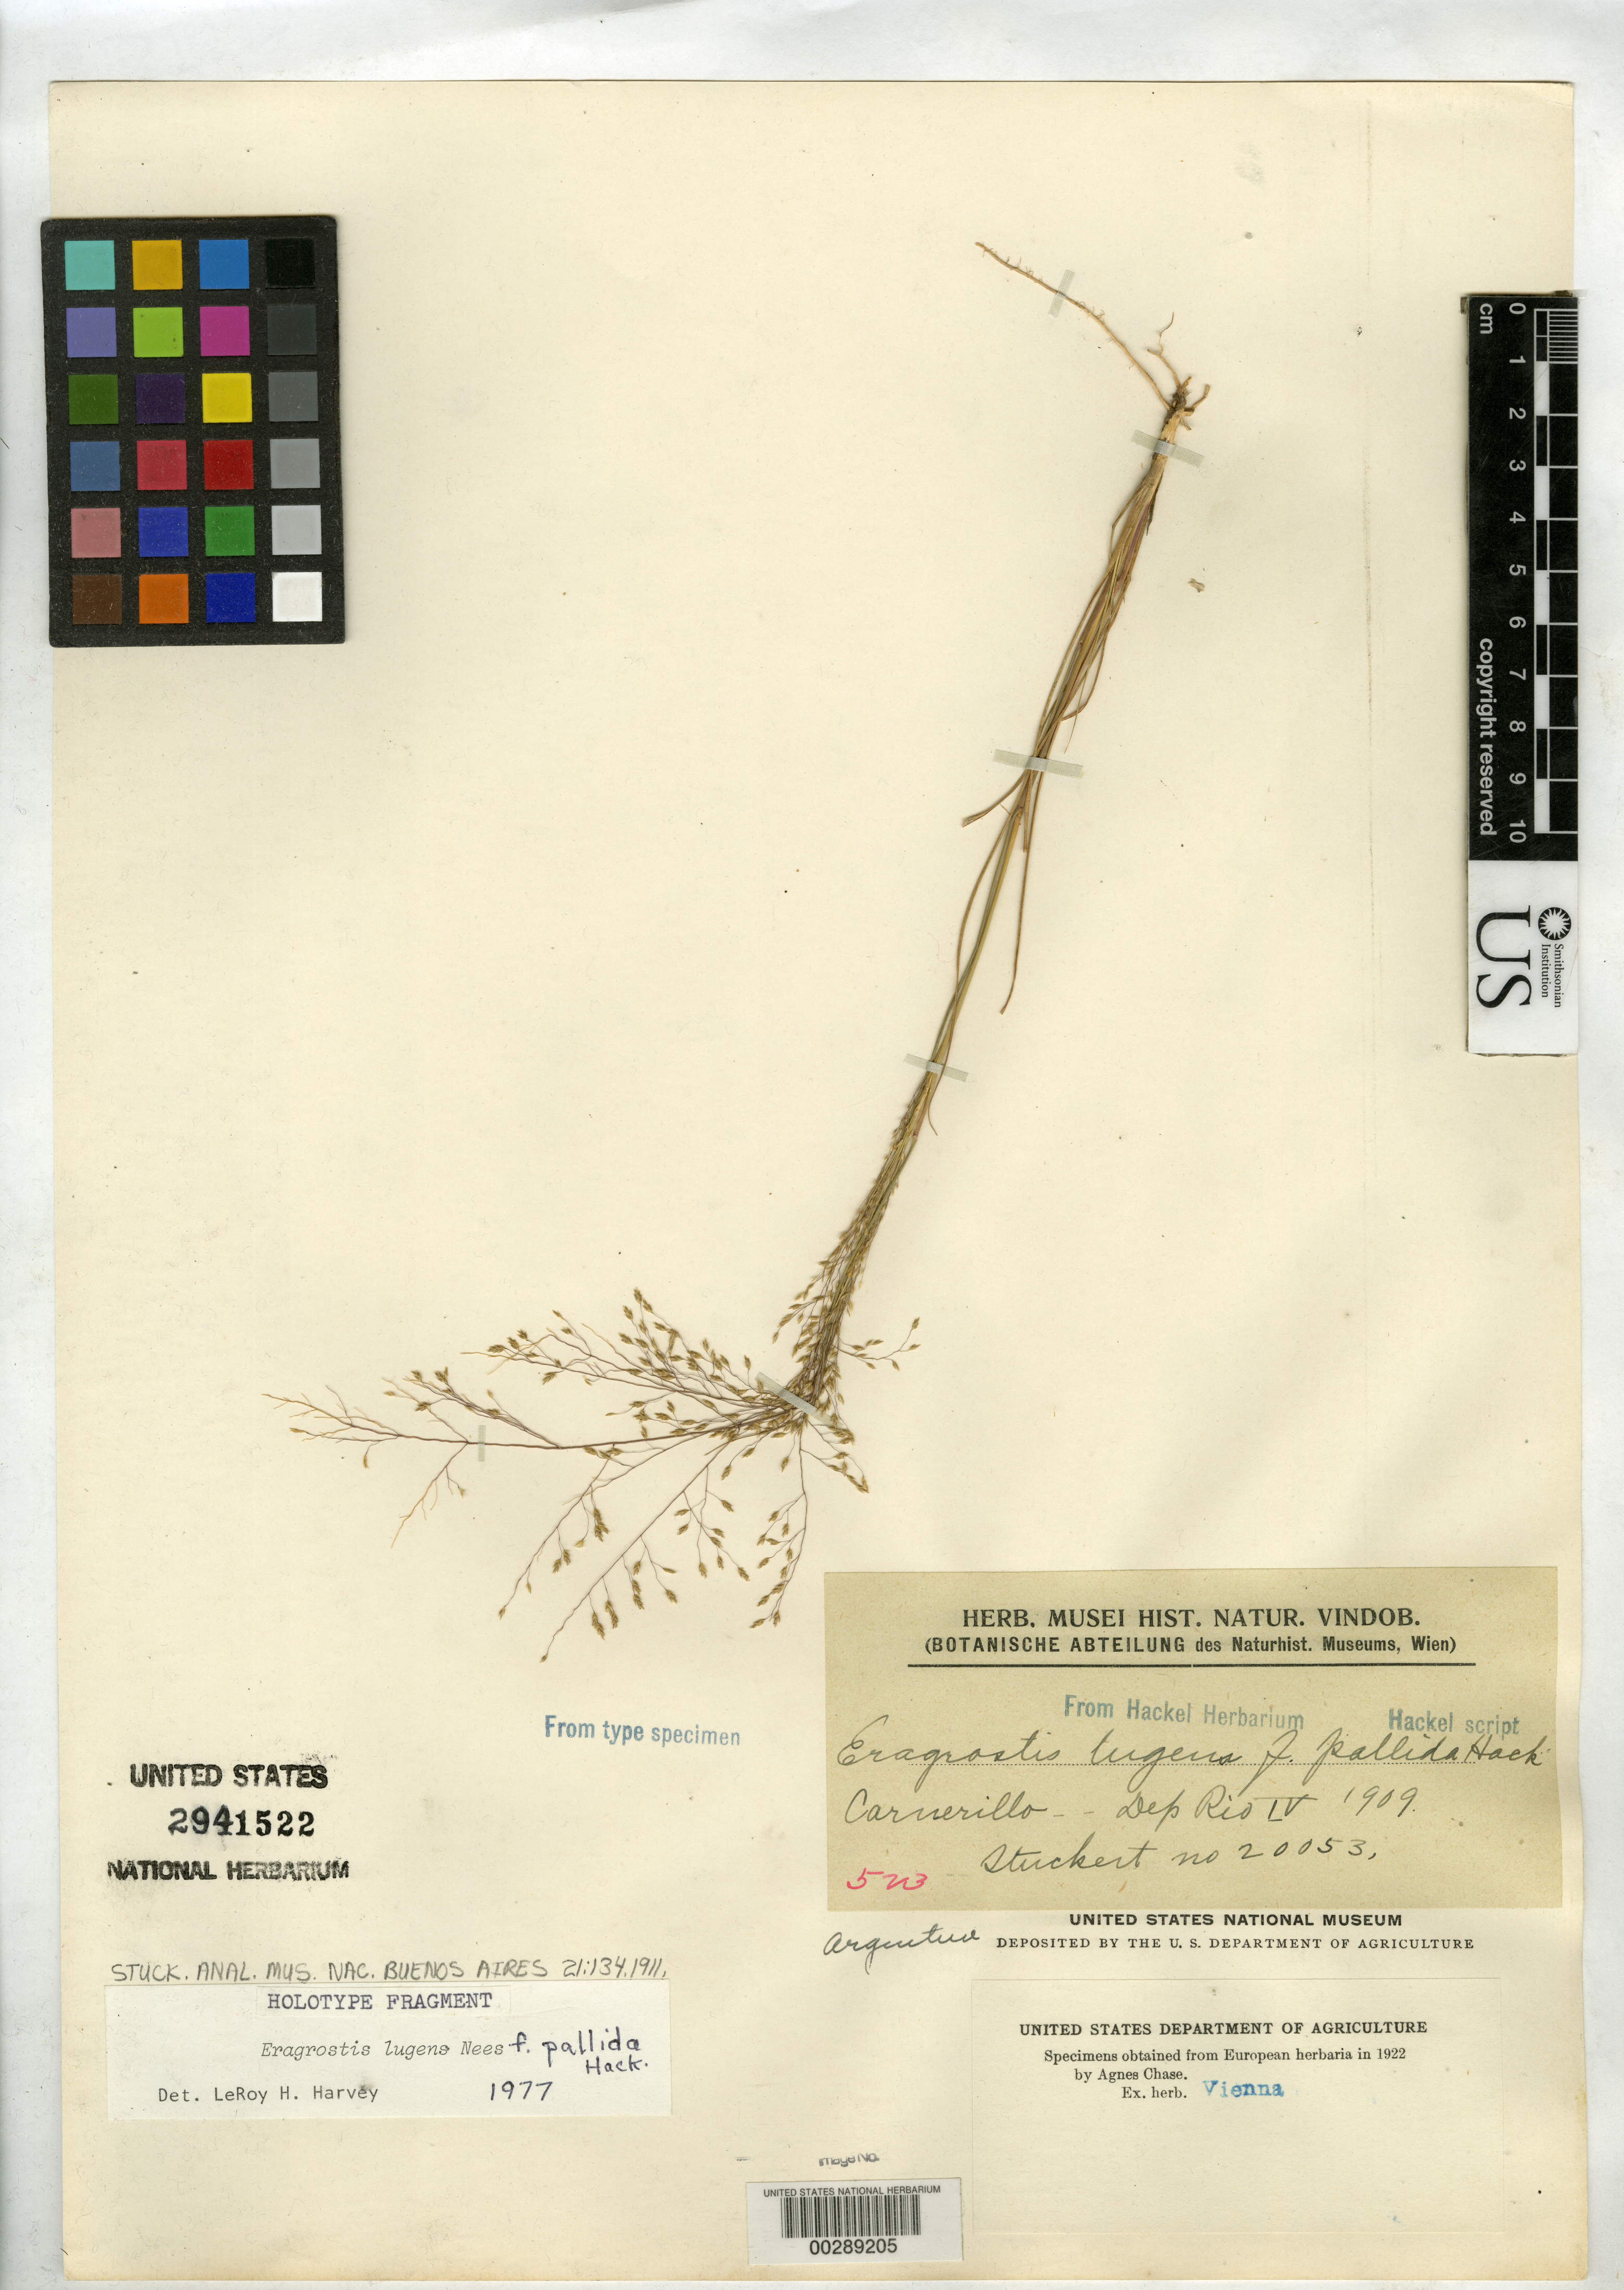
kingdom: Plantae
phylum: Tracheophyta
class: Liliopsida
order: Poales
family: Poaceae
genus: Eragrostis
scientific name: Eragrostis lugens f. pallida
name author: Hack. in Stuck.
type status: Type Fragment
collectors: T. Stuckert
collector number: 20053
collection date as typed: Apr 1909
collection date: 1909-04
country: Argentina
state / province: Río Negro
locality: Carnerillo.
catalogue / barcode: US 2941522